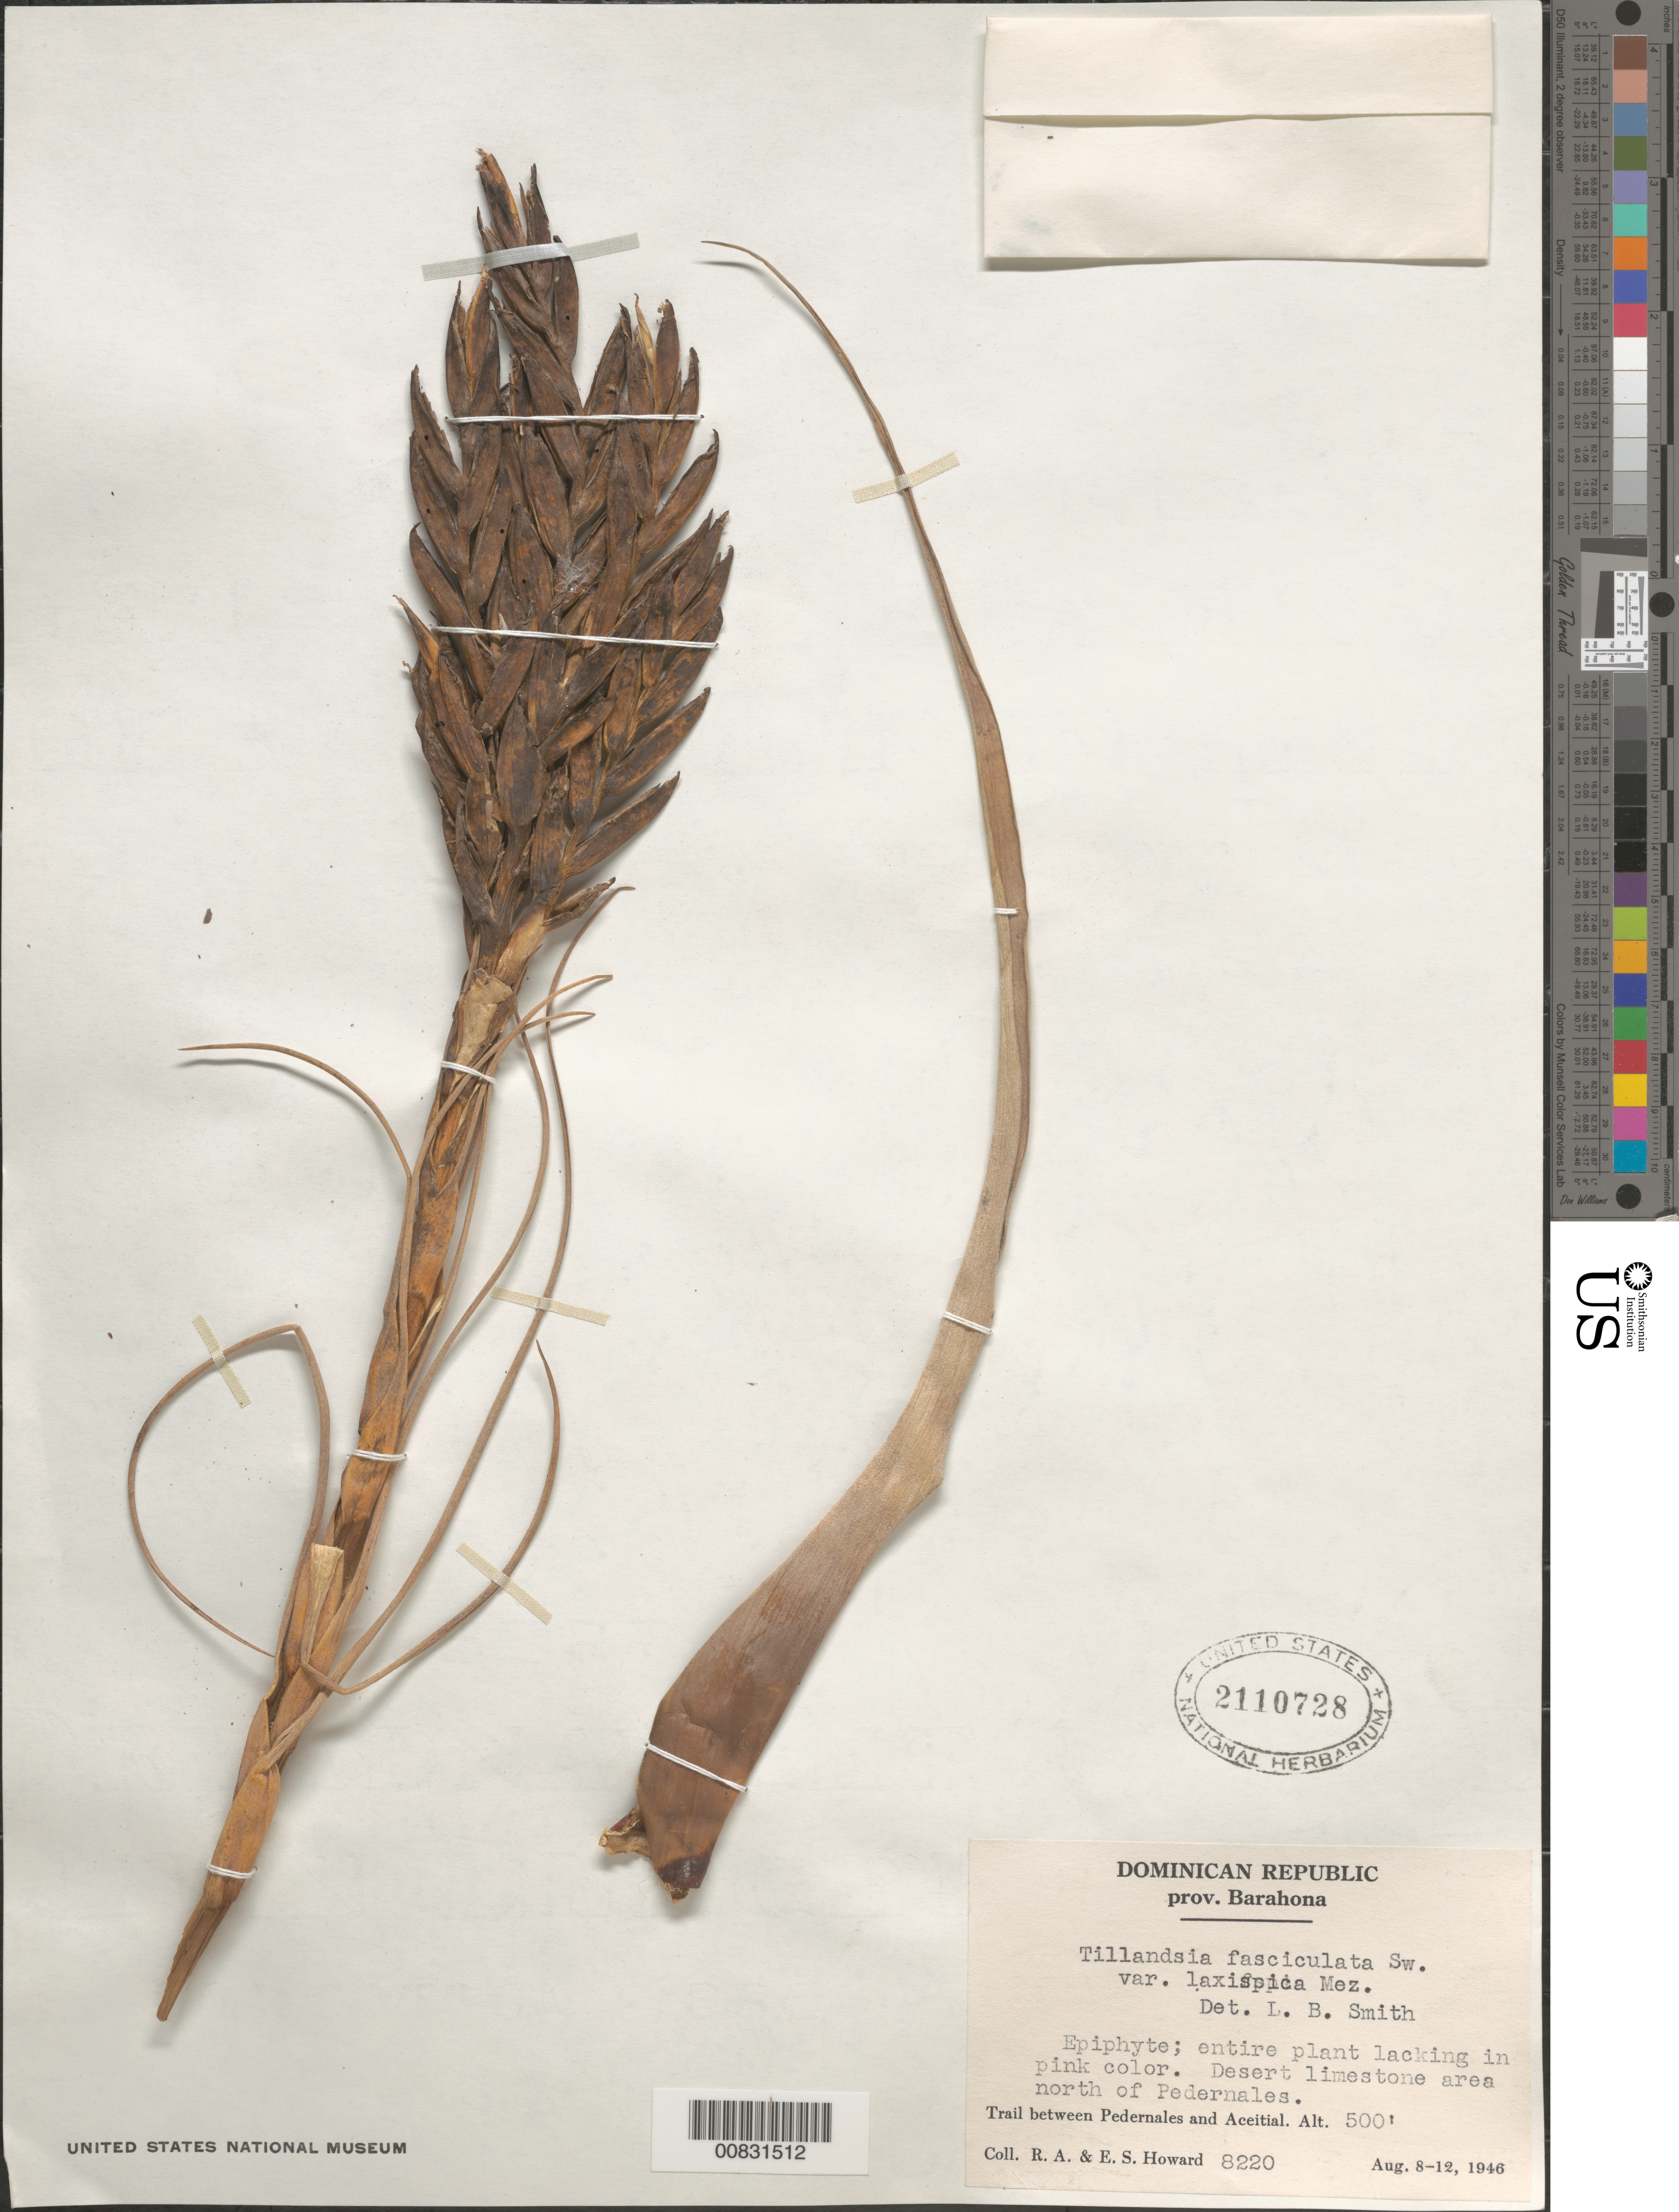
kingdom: Plantae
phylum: Tracheophyta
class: Liliopsida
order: Poales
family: Bromeliaceae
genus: Tillandsia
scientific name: Tillandsia fasciculata var. laxispica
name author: Mez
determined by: Smith, Lyman B., (US), NMNH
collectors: R. A. Howard & E. S. Howard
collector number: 8220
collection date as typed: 08 Aug 1946 to 12 Aug 1946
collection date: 1946-08-08/1946-08-12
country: Dominican Republic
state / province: Barahona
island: Hispaniola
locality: Trail between Pedernales and Aceitial. Desert limestone area north of Pedernales.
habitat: Desert limestone area.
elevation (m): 152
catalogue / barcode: US 2110728